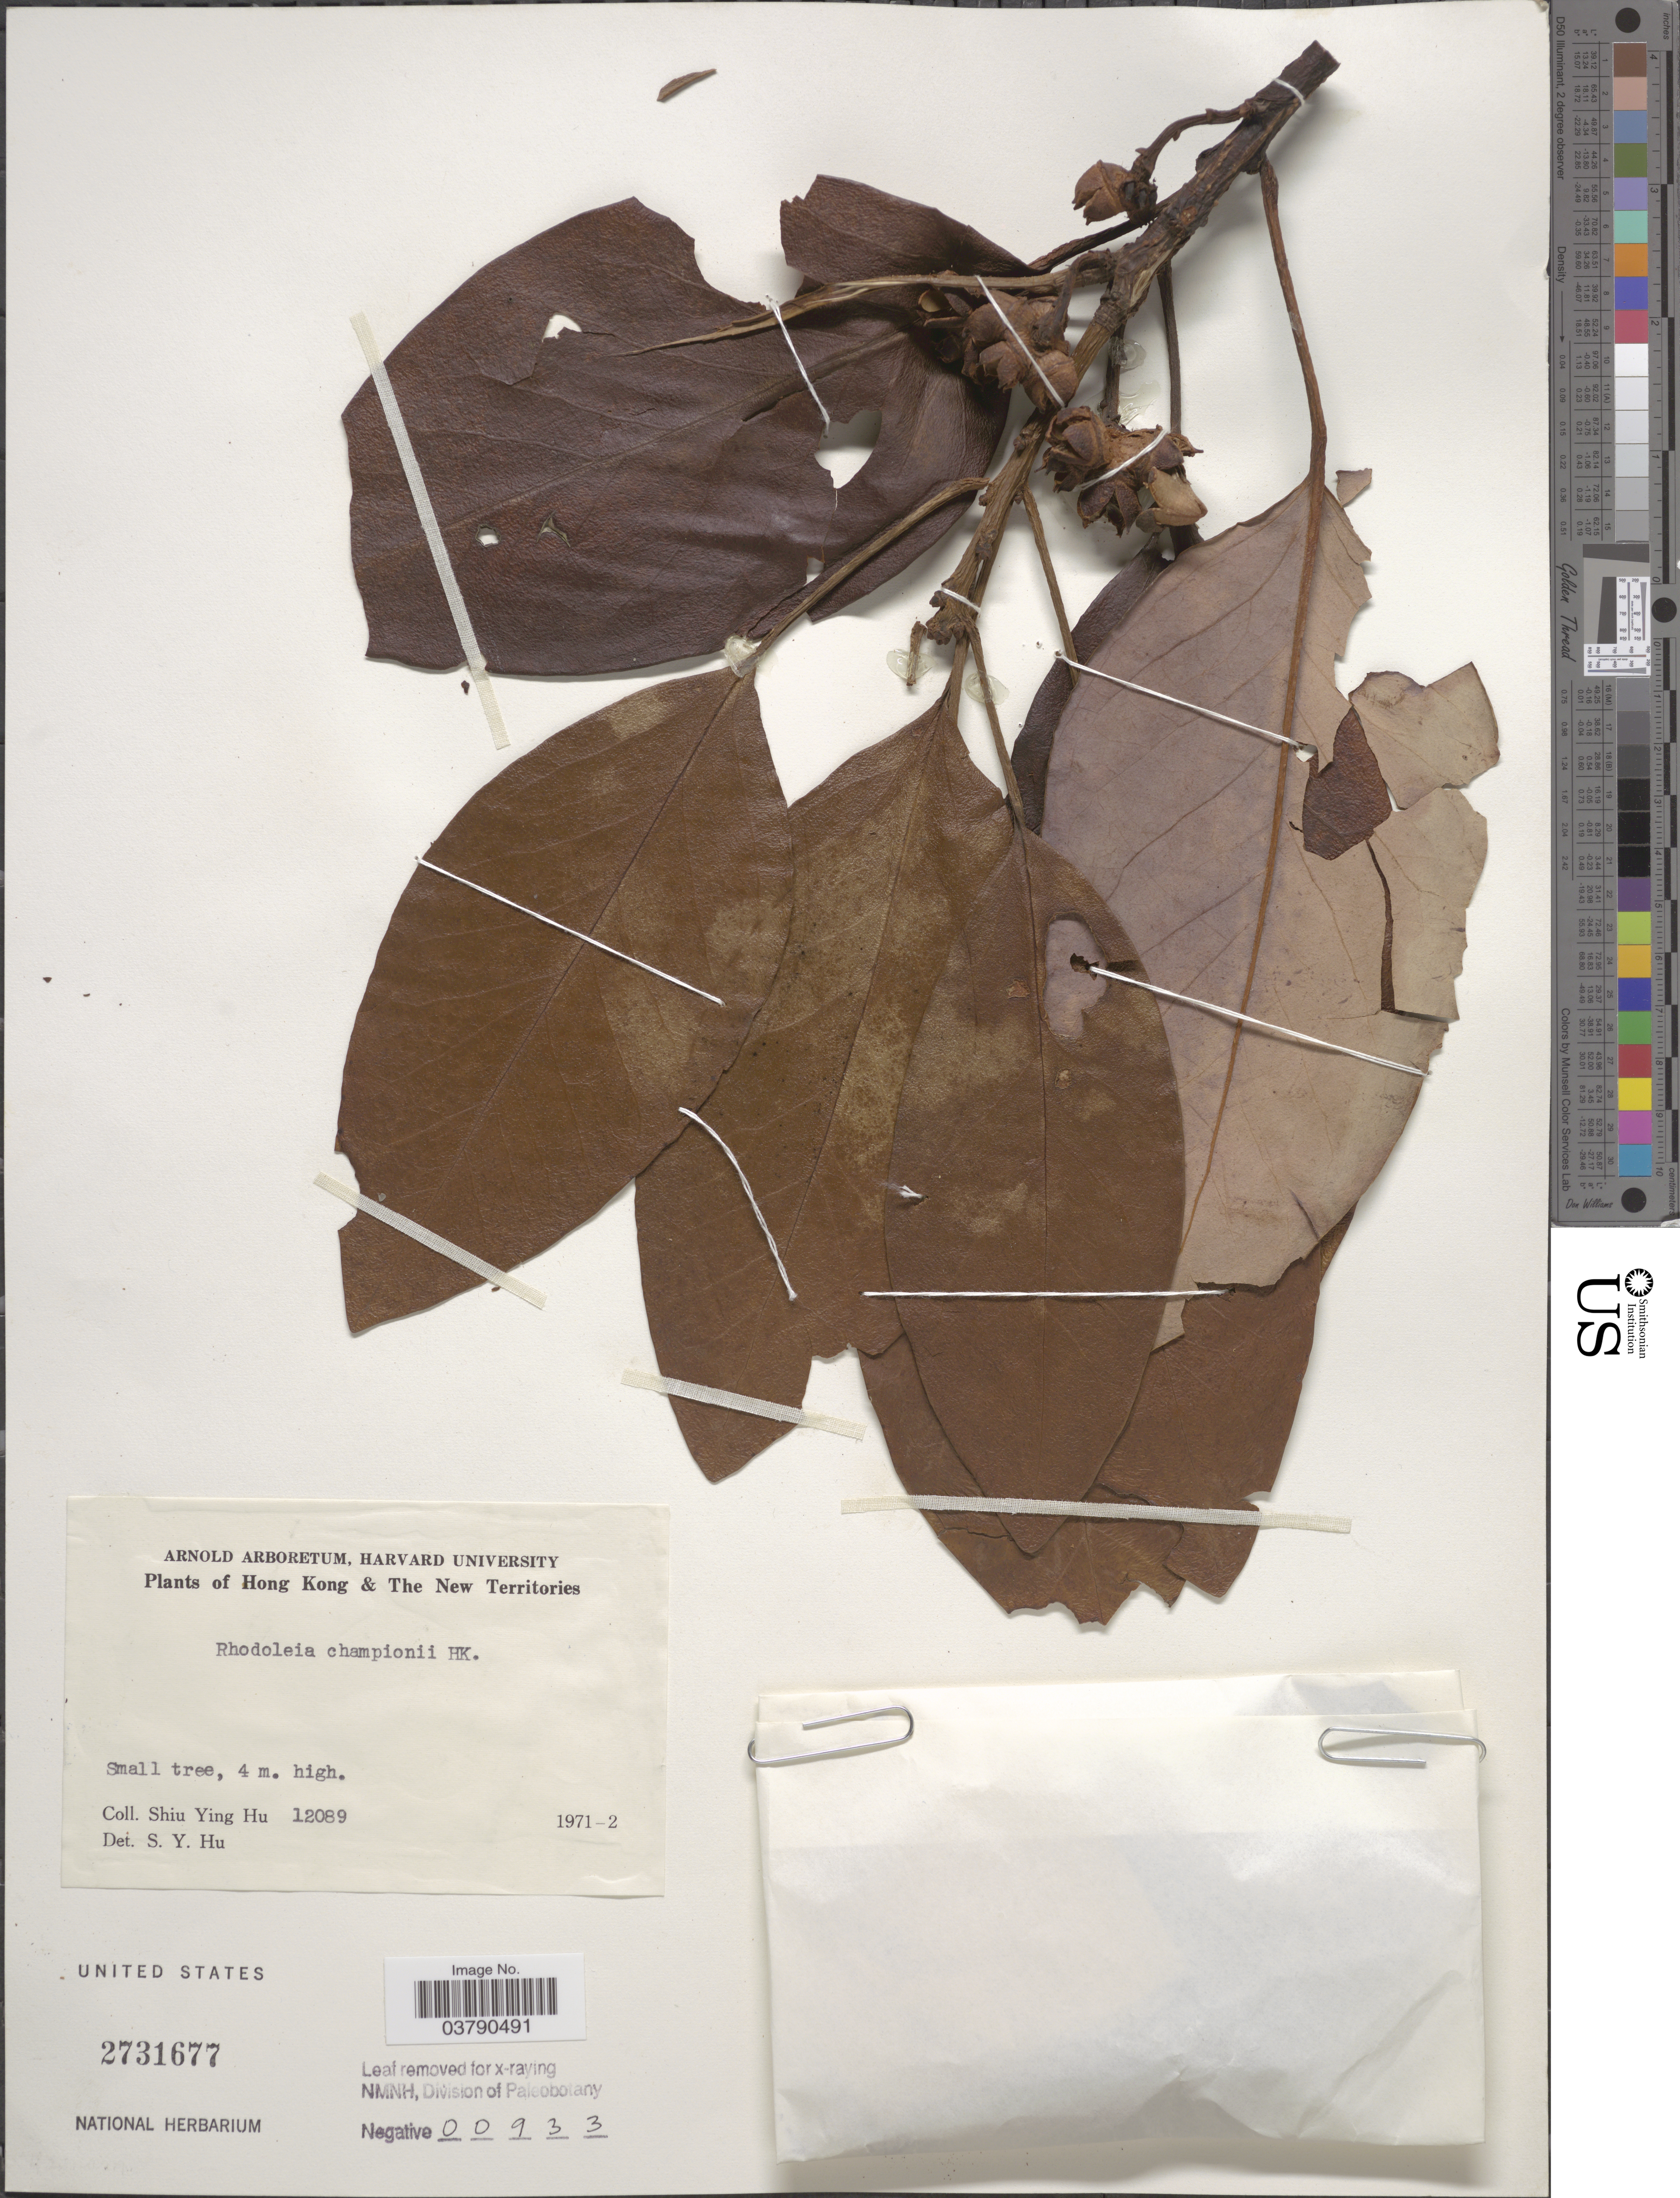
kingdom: Plantae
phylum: Tracheophyta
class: Magnoliopsida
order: Saxifragales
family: Hamamelidaceae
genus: Rhodoleia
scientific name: Rhodoleia championii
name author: Hook. f.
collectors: S. Y. Hu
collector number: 12089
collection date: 1971/1972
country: China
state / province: Hong Kong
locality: Hong Kong & The New Territories.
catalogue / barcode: US 2731677